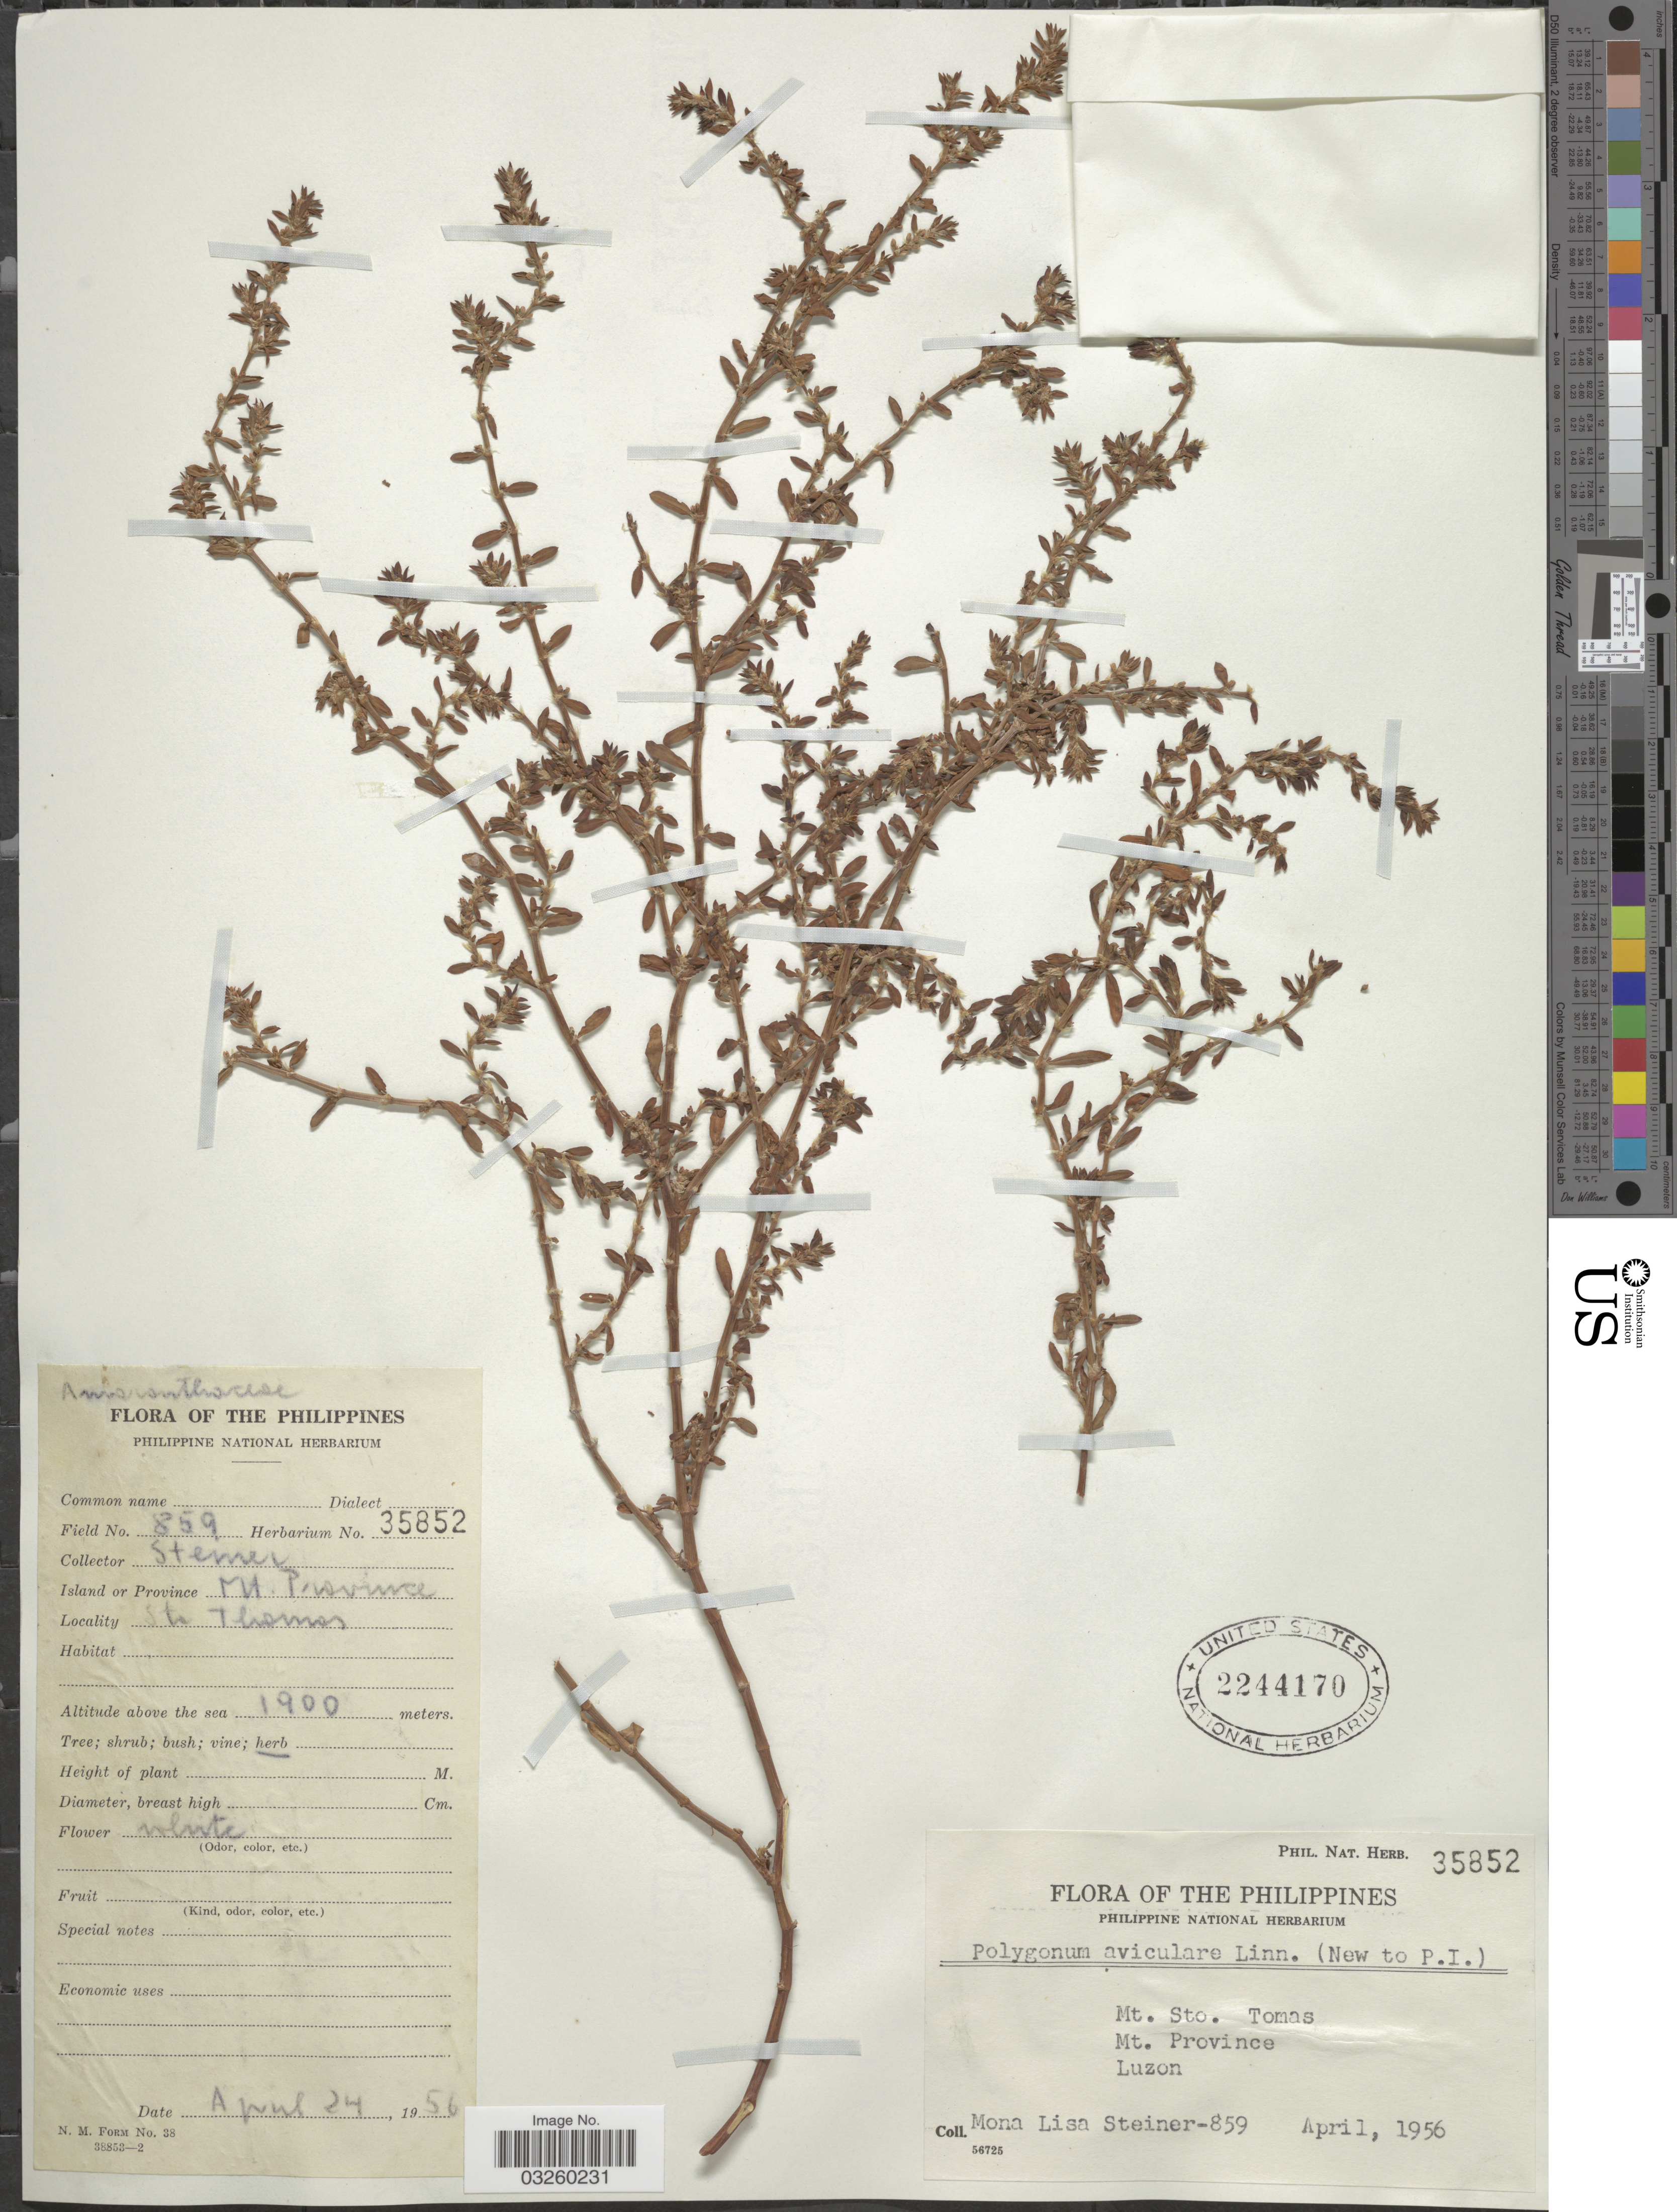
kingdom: Plantae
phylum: Tracheophyta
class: Magnoliopsida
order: Caryophyllales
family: Polygonaceae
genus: Polygonum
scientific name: Polygonum aviculare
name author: L.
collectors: M. Steiner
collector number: Phil. Nat. Herb. 35852/859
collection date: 1956-04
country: Philippines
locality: Mt. Sto. Tomas. Mt. Province. Luzon.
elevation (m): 1900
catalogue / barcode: US 2244170